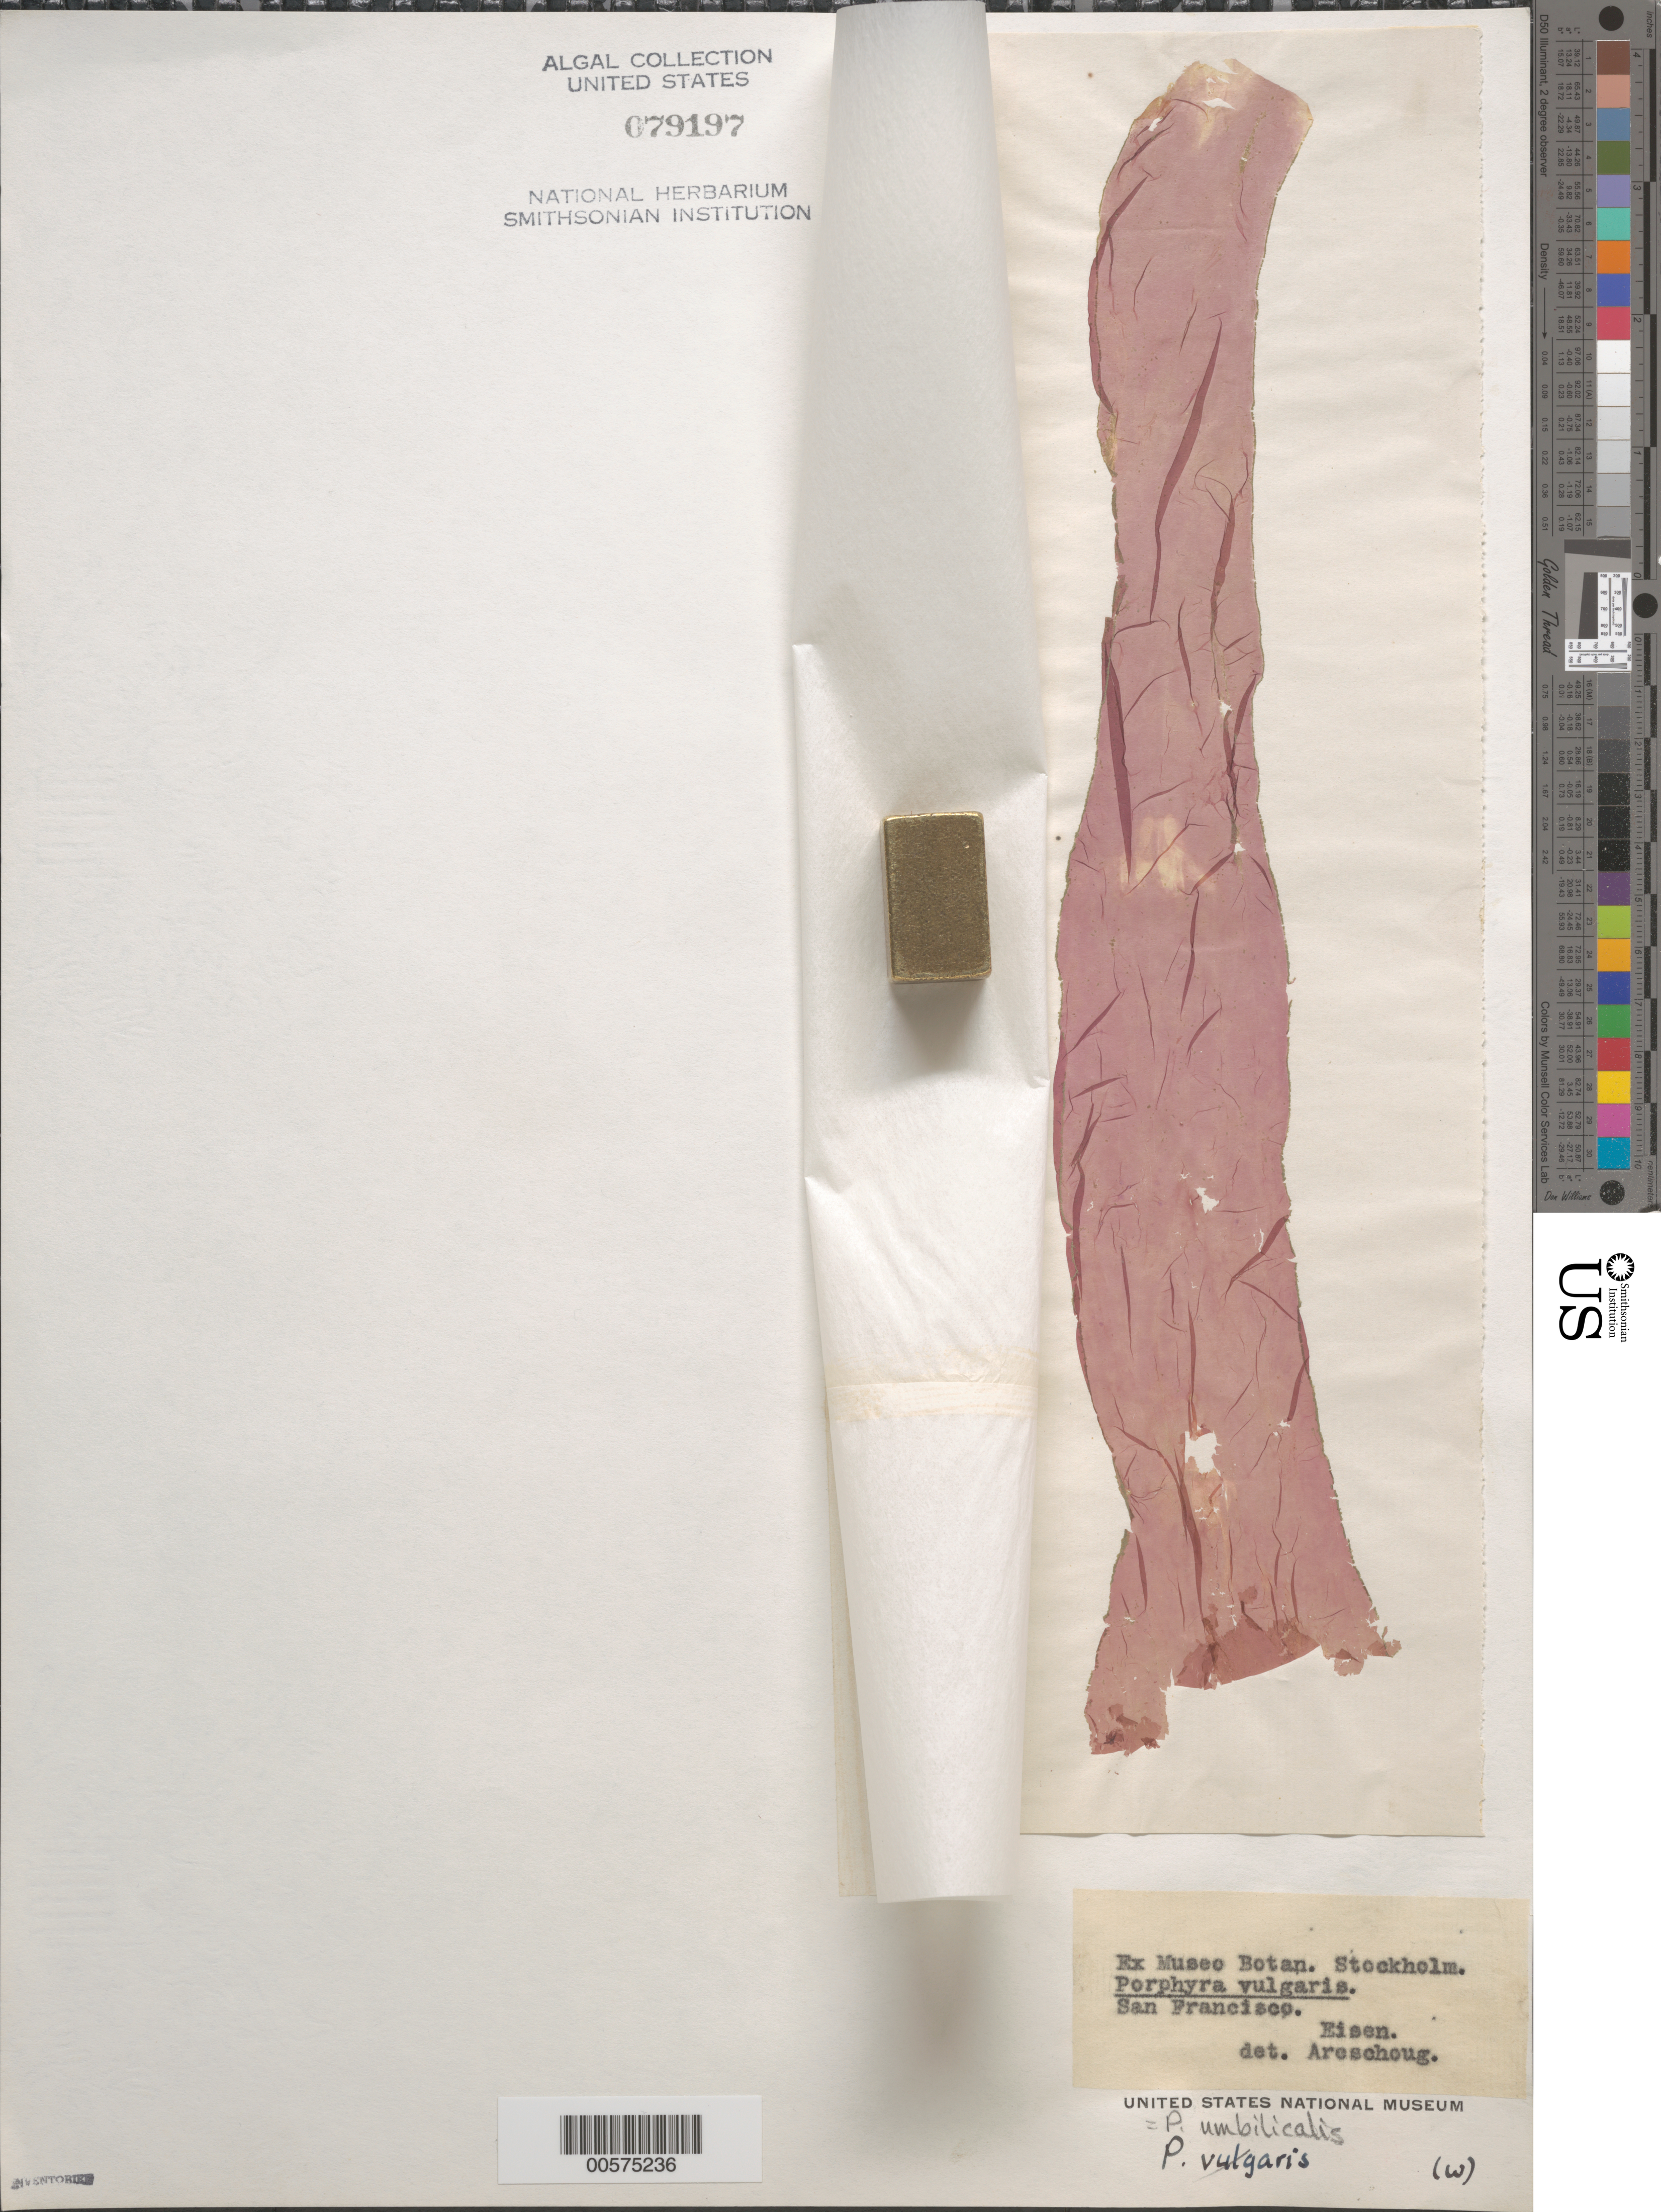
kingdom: Plantae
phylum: Rhodophyta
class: Bangiophyceae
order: Bangiales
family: Bangiaceae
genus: Porphyra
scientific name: Porphyra umbilicalis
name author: Kütz.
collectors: G. Eisen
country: United States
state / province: California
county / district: San Francisco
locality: San Francisco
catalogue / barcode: US 79197